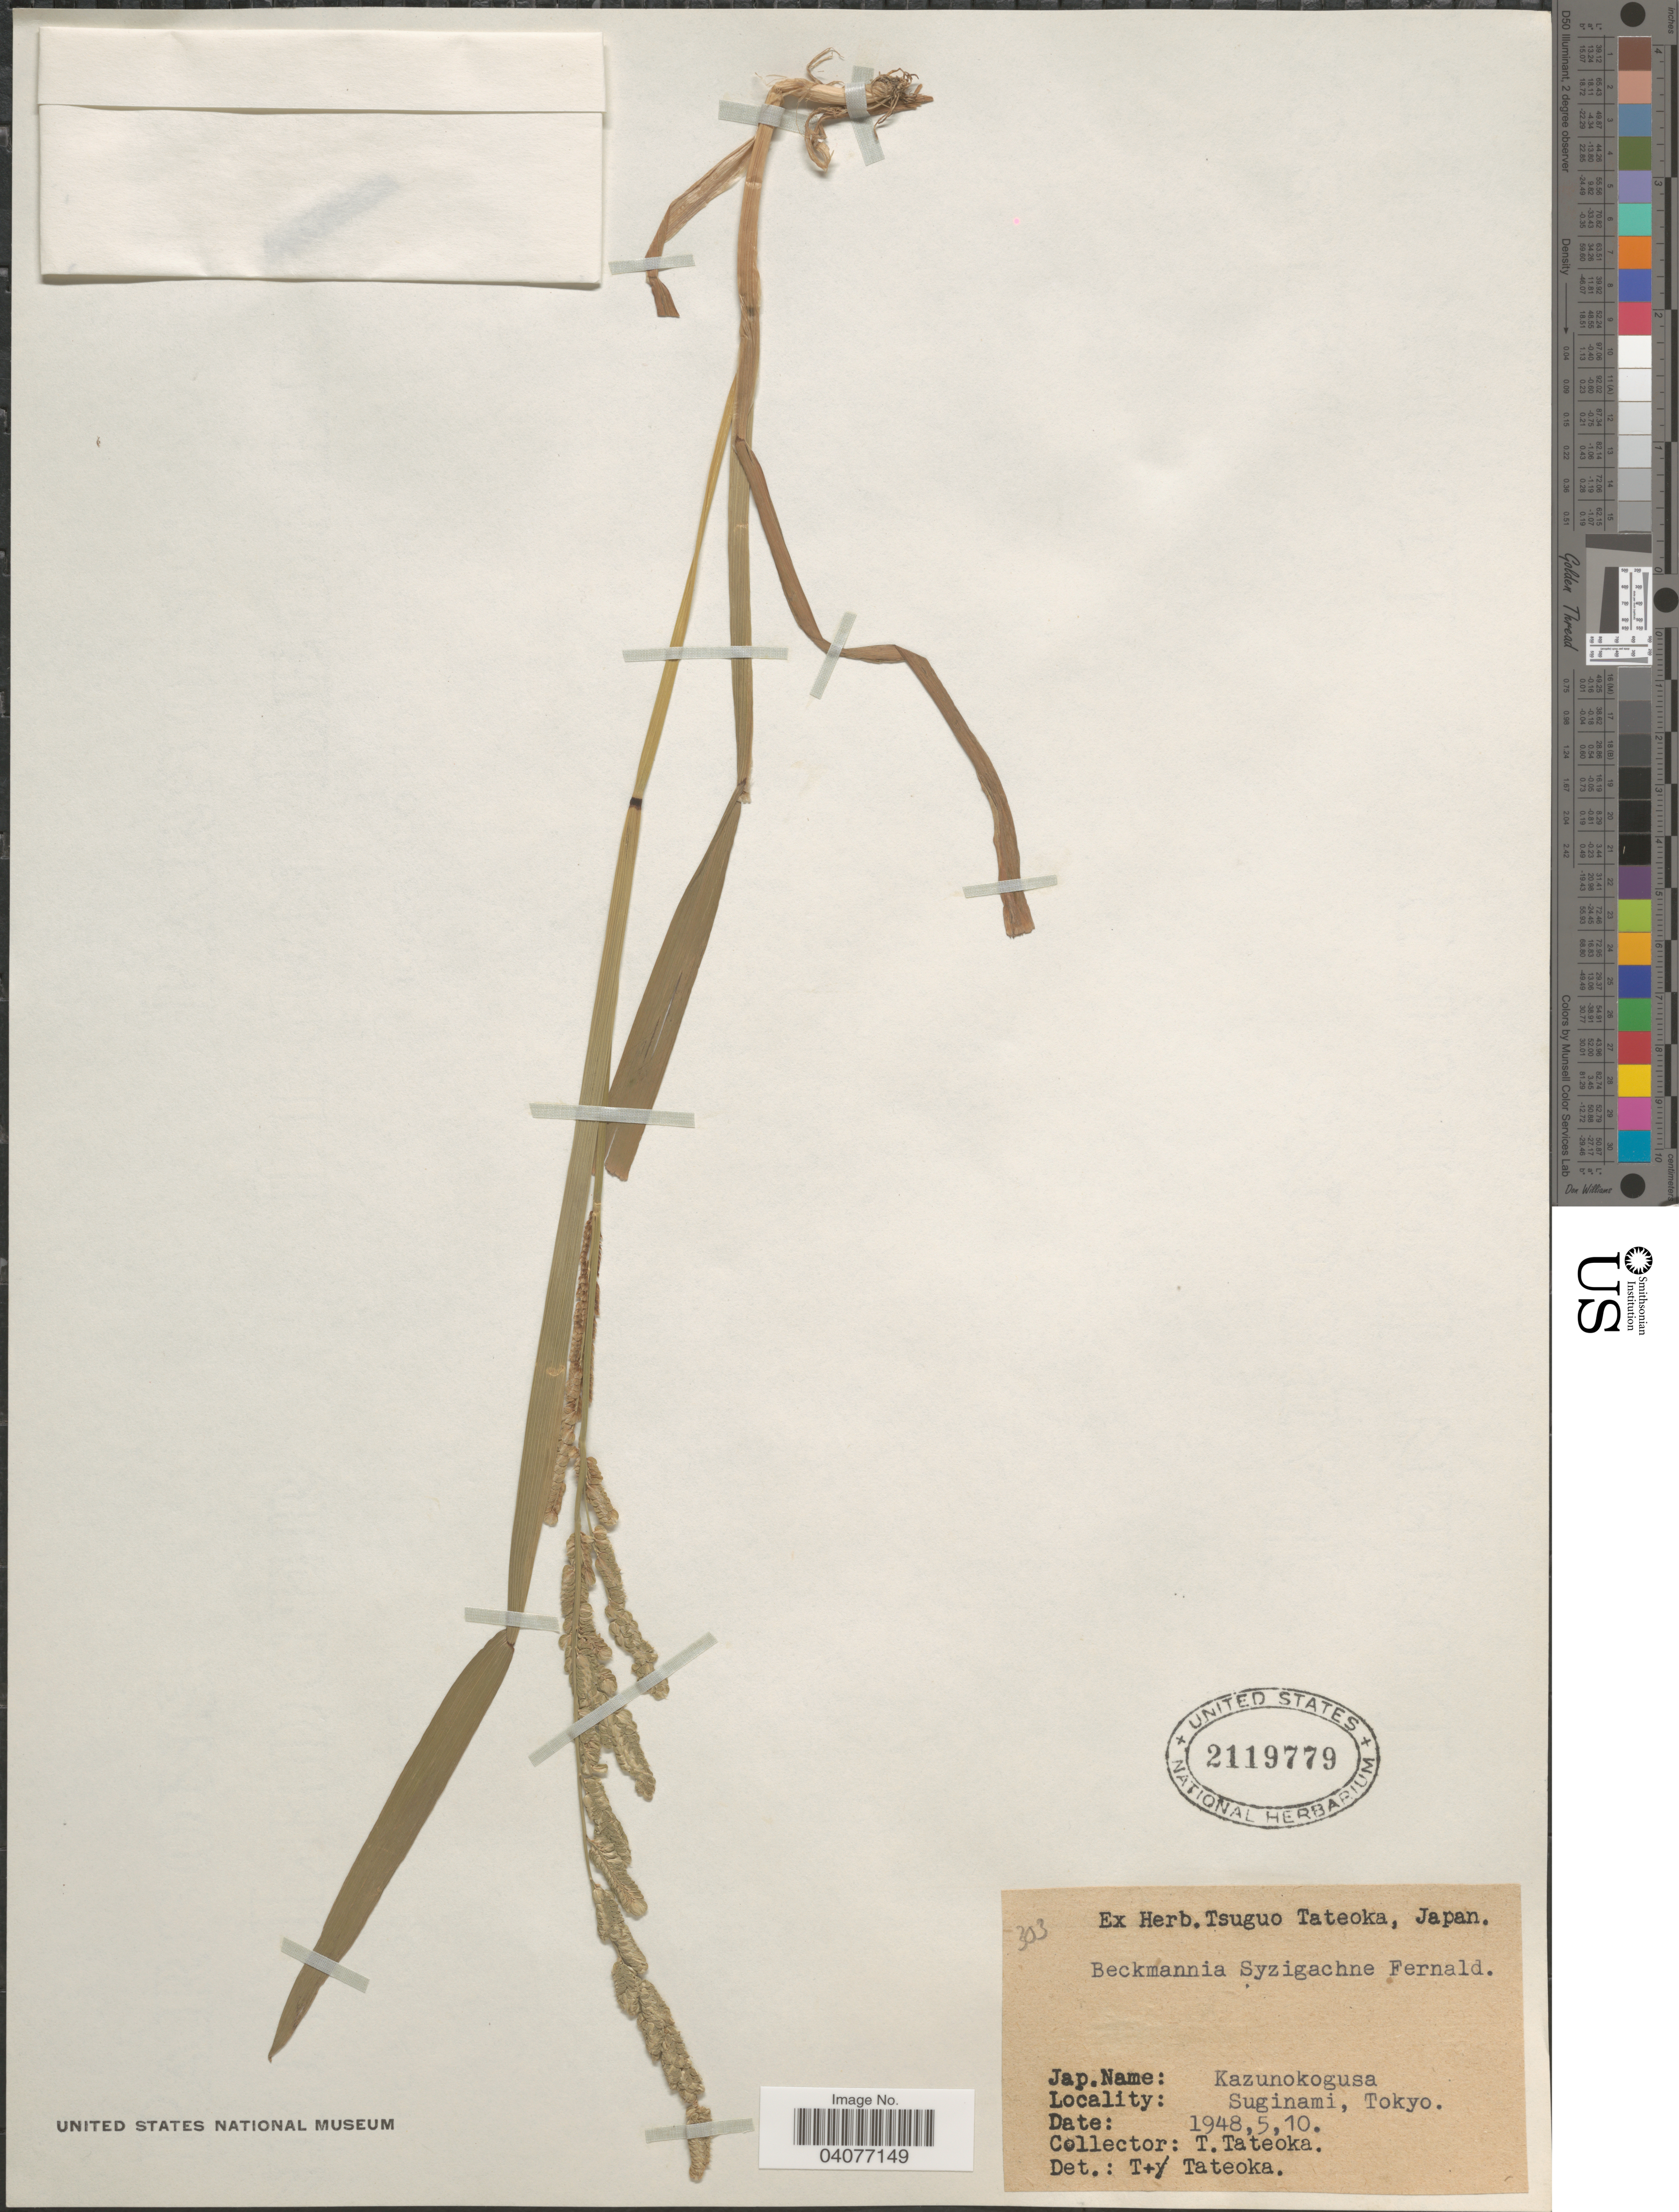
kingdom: Plantae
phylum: Tracheophyta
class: Liliopsida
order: Poales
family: Poaceae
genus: Beckmannia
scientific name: Beckmannia syzigachne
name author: (Steud.) Fernald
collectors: T. Tateoka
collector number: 303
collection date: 1948-05-10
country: Japan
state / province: Tokyo, Federal City of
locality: Suginami, Tokyo.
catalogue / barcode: US 2119779